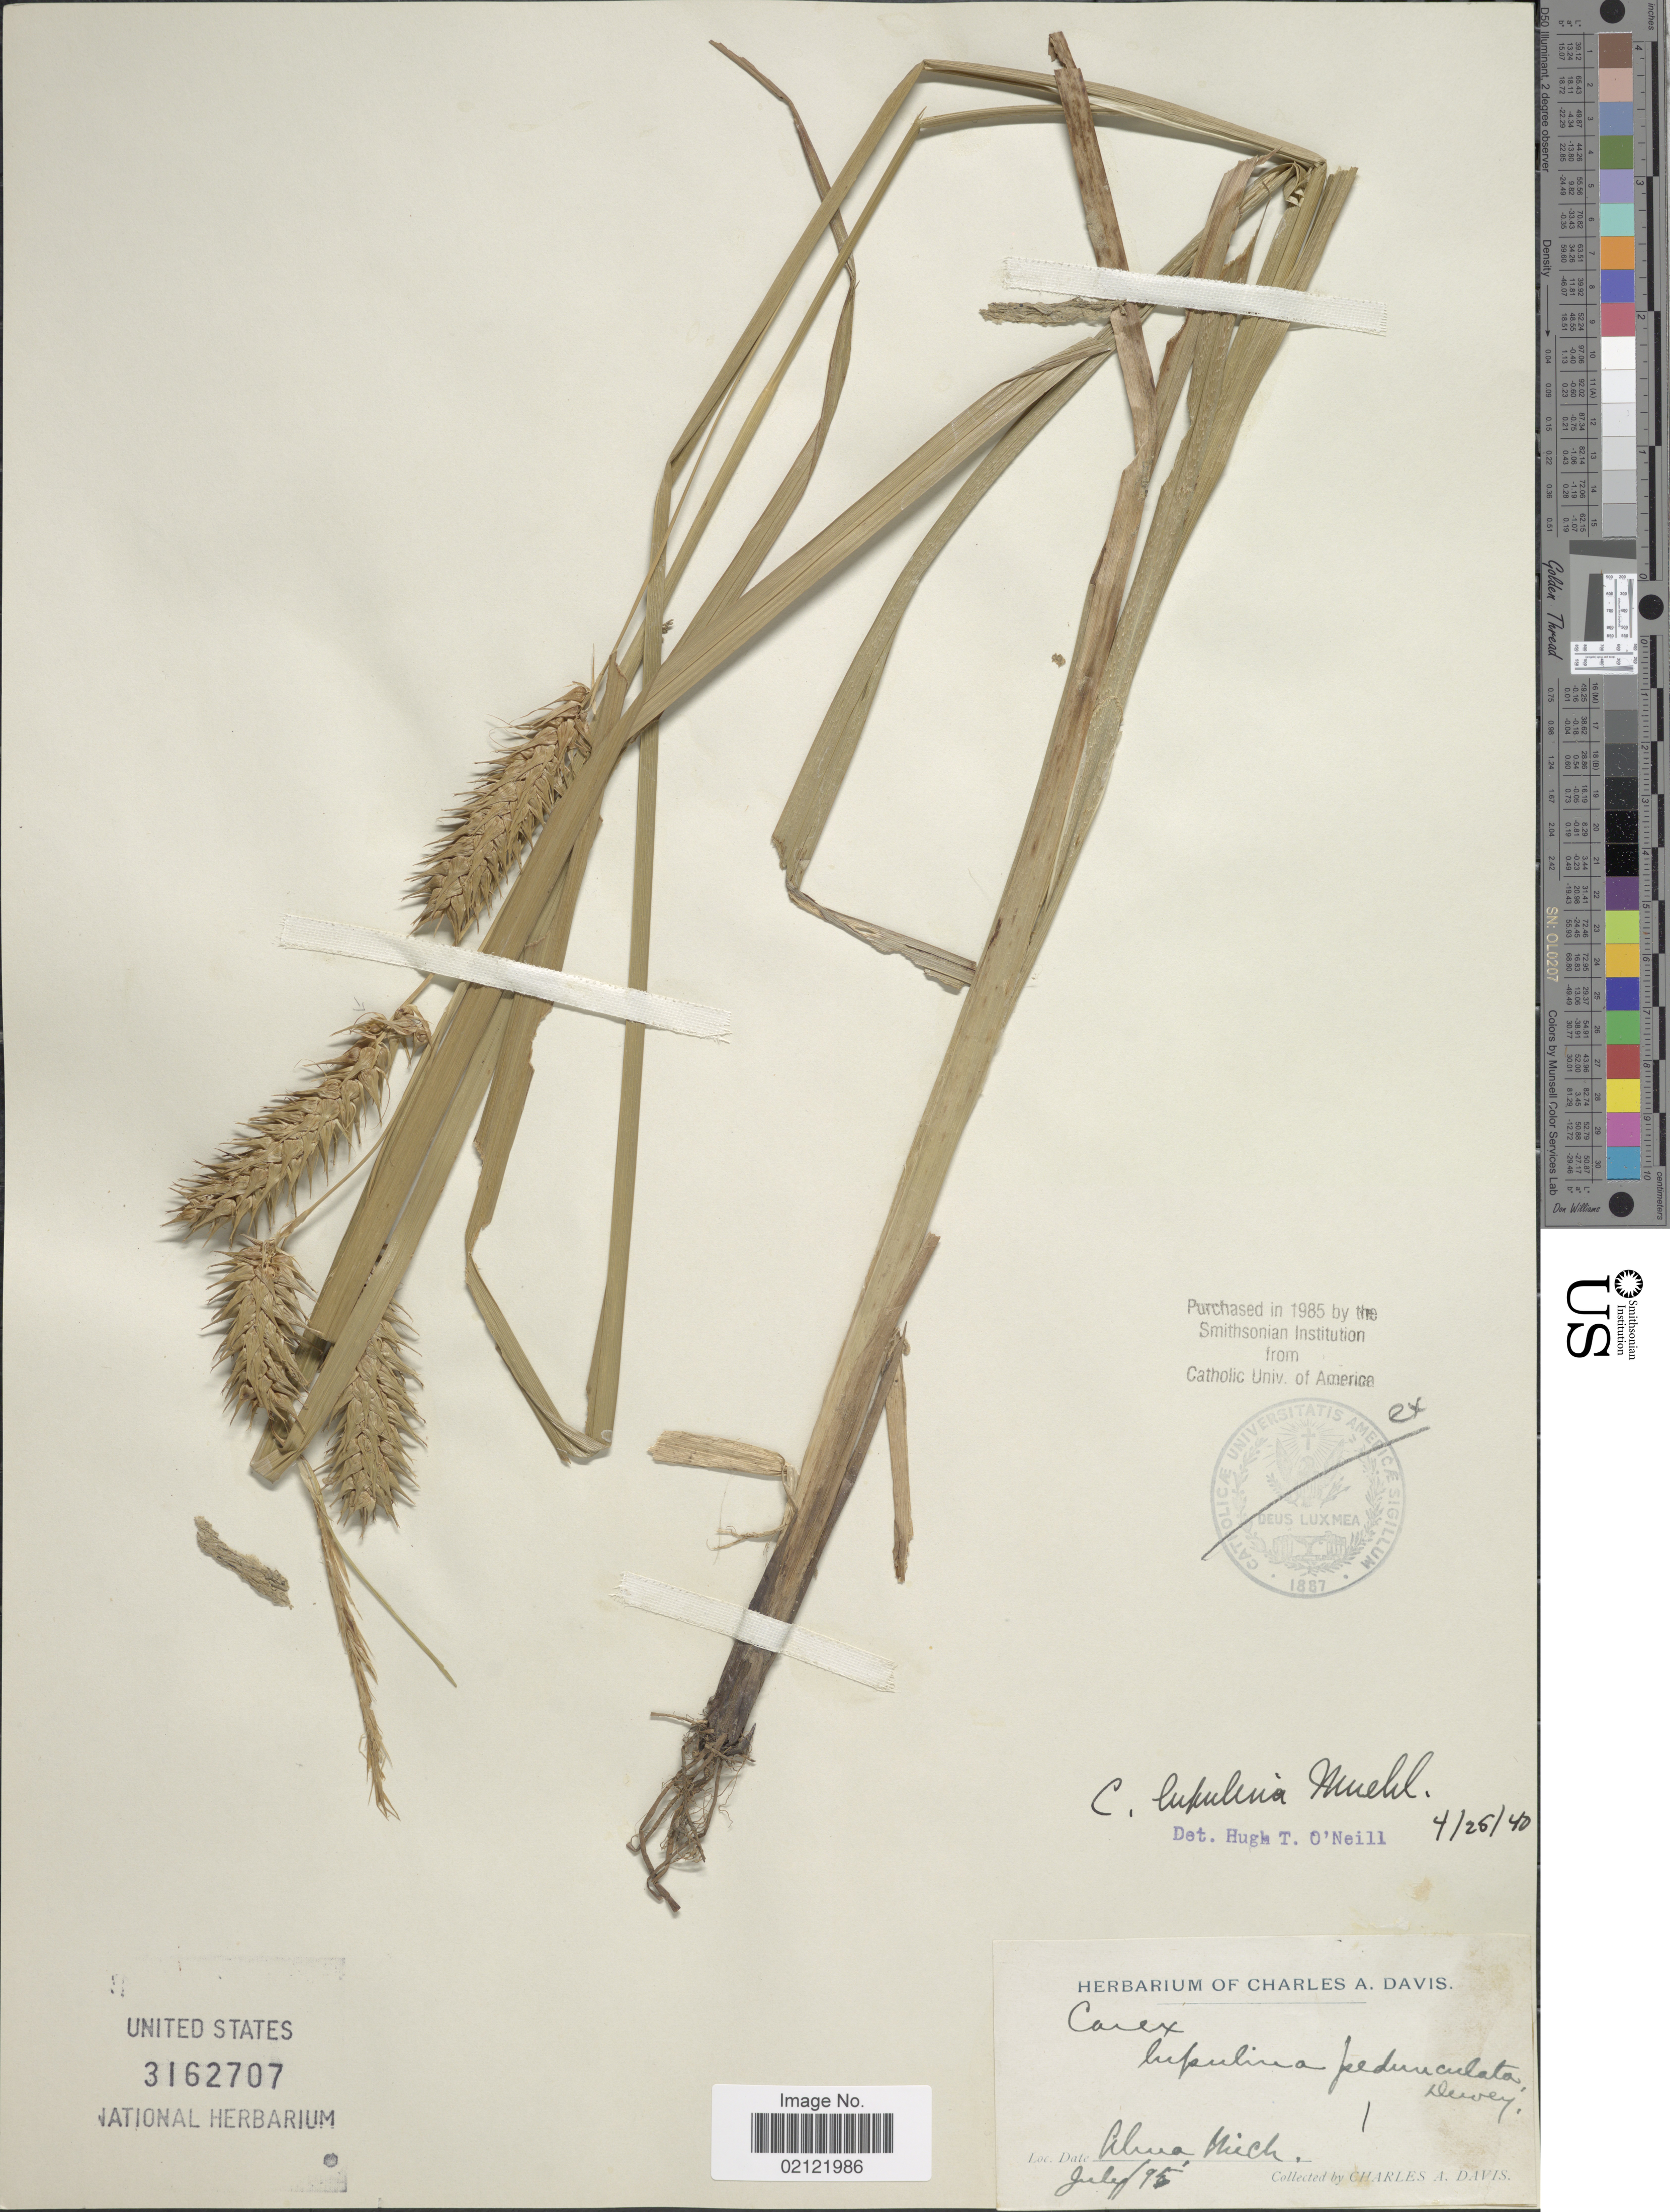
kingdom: Plantae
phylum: Tracheophyta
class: Liliopsida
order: Poales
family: Cyperaceae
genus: Carex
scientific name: Carex lupulina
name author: Muhl. ex Willd.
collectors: C. Davis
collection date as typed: Transcribed d/m/y: /7/95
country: United States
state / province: Michigan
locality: Alma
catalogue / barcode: US 3162707